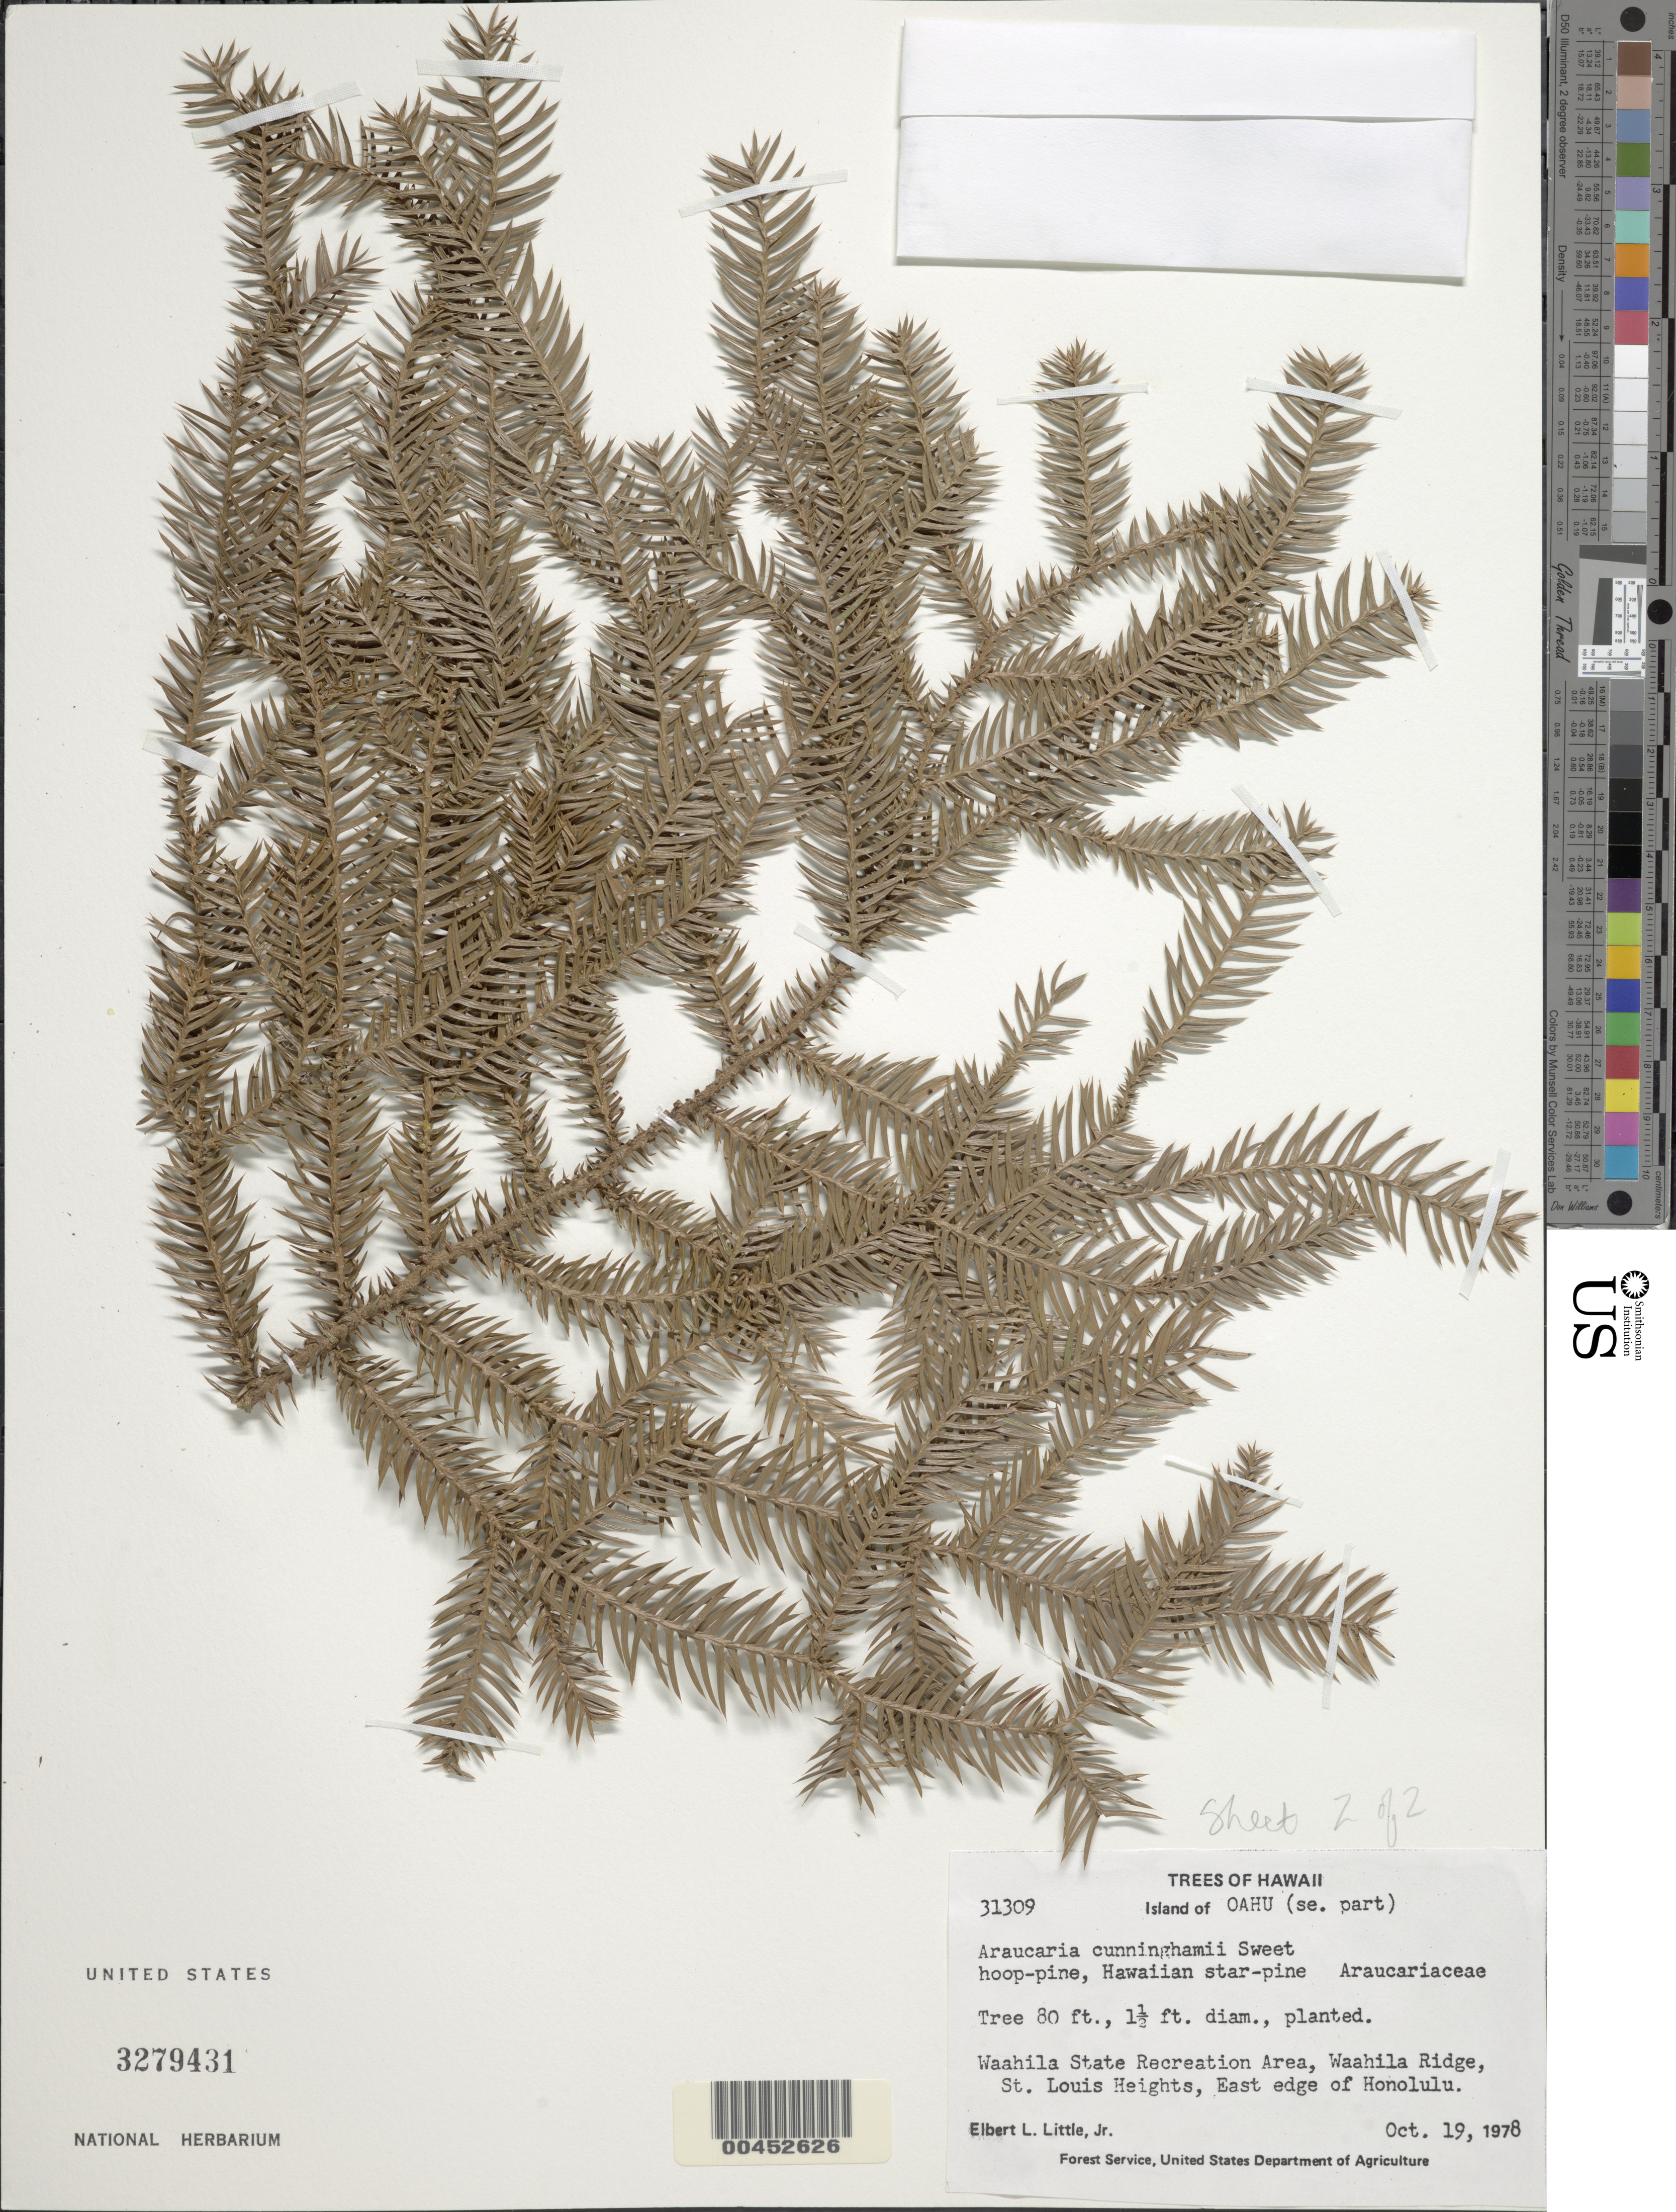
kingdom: Plantae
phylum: Tracheophyta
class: Pinopsida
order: Pinales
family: Araucariaceae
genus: Araucaria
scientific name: Araucaria cunninghamii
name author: Aiton ex D. Don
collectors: E. L. Little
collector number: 31309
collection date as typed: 19 Oct 1978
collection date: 1978-10-19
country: United States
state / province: Hawaii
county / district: Honolulu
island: Oahu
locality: SE part of Oahu, Waahila State Recreation Area, Waahila Ridge, St. Louis Heights, East edge of Honolulu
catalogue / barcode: US 3279431